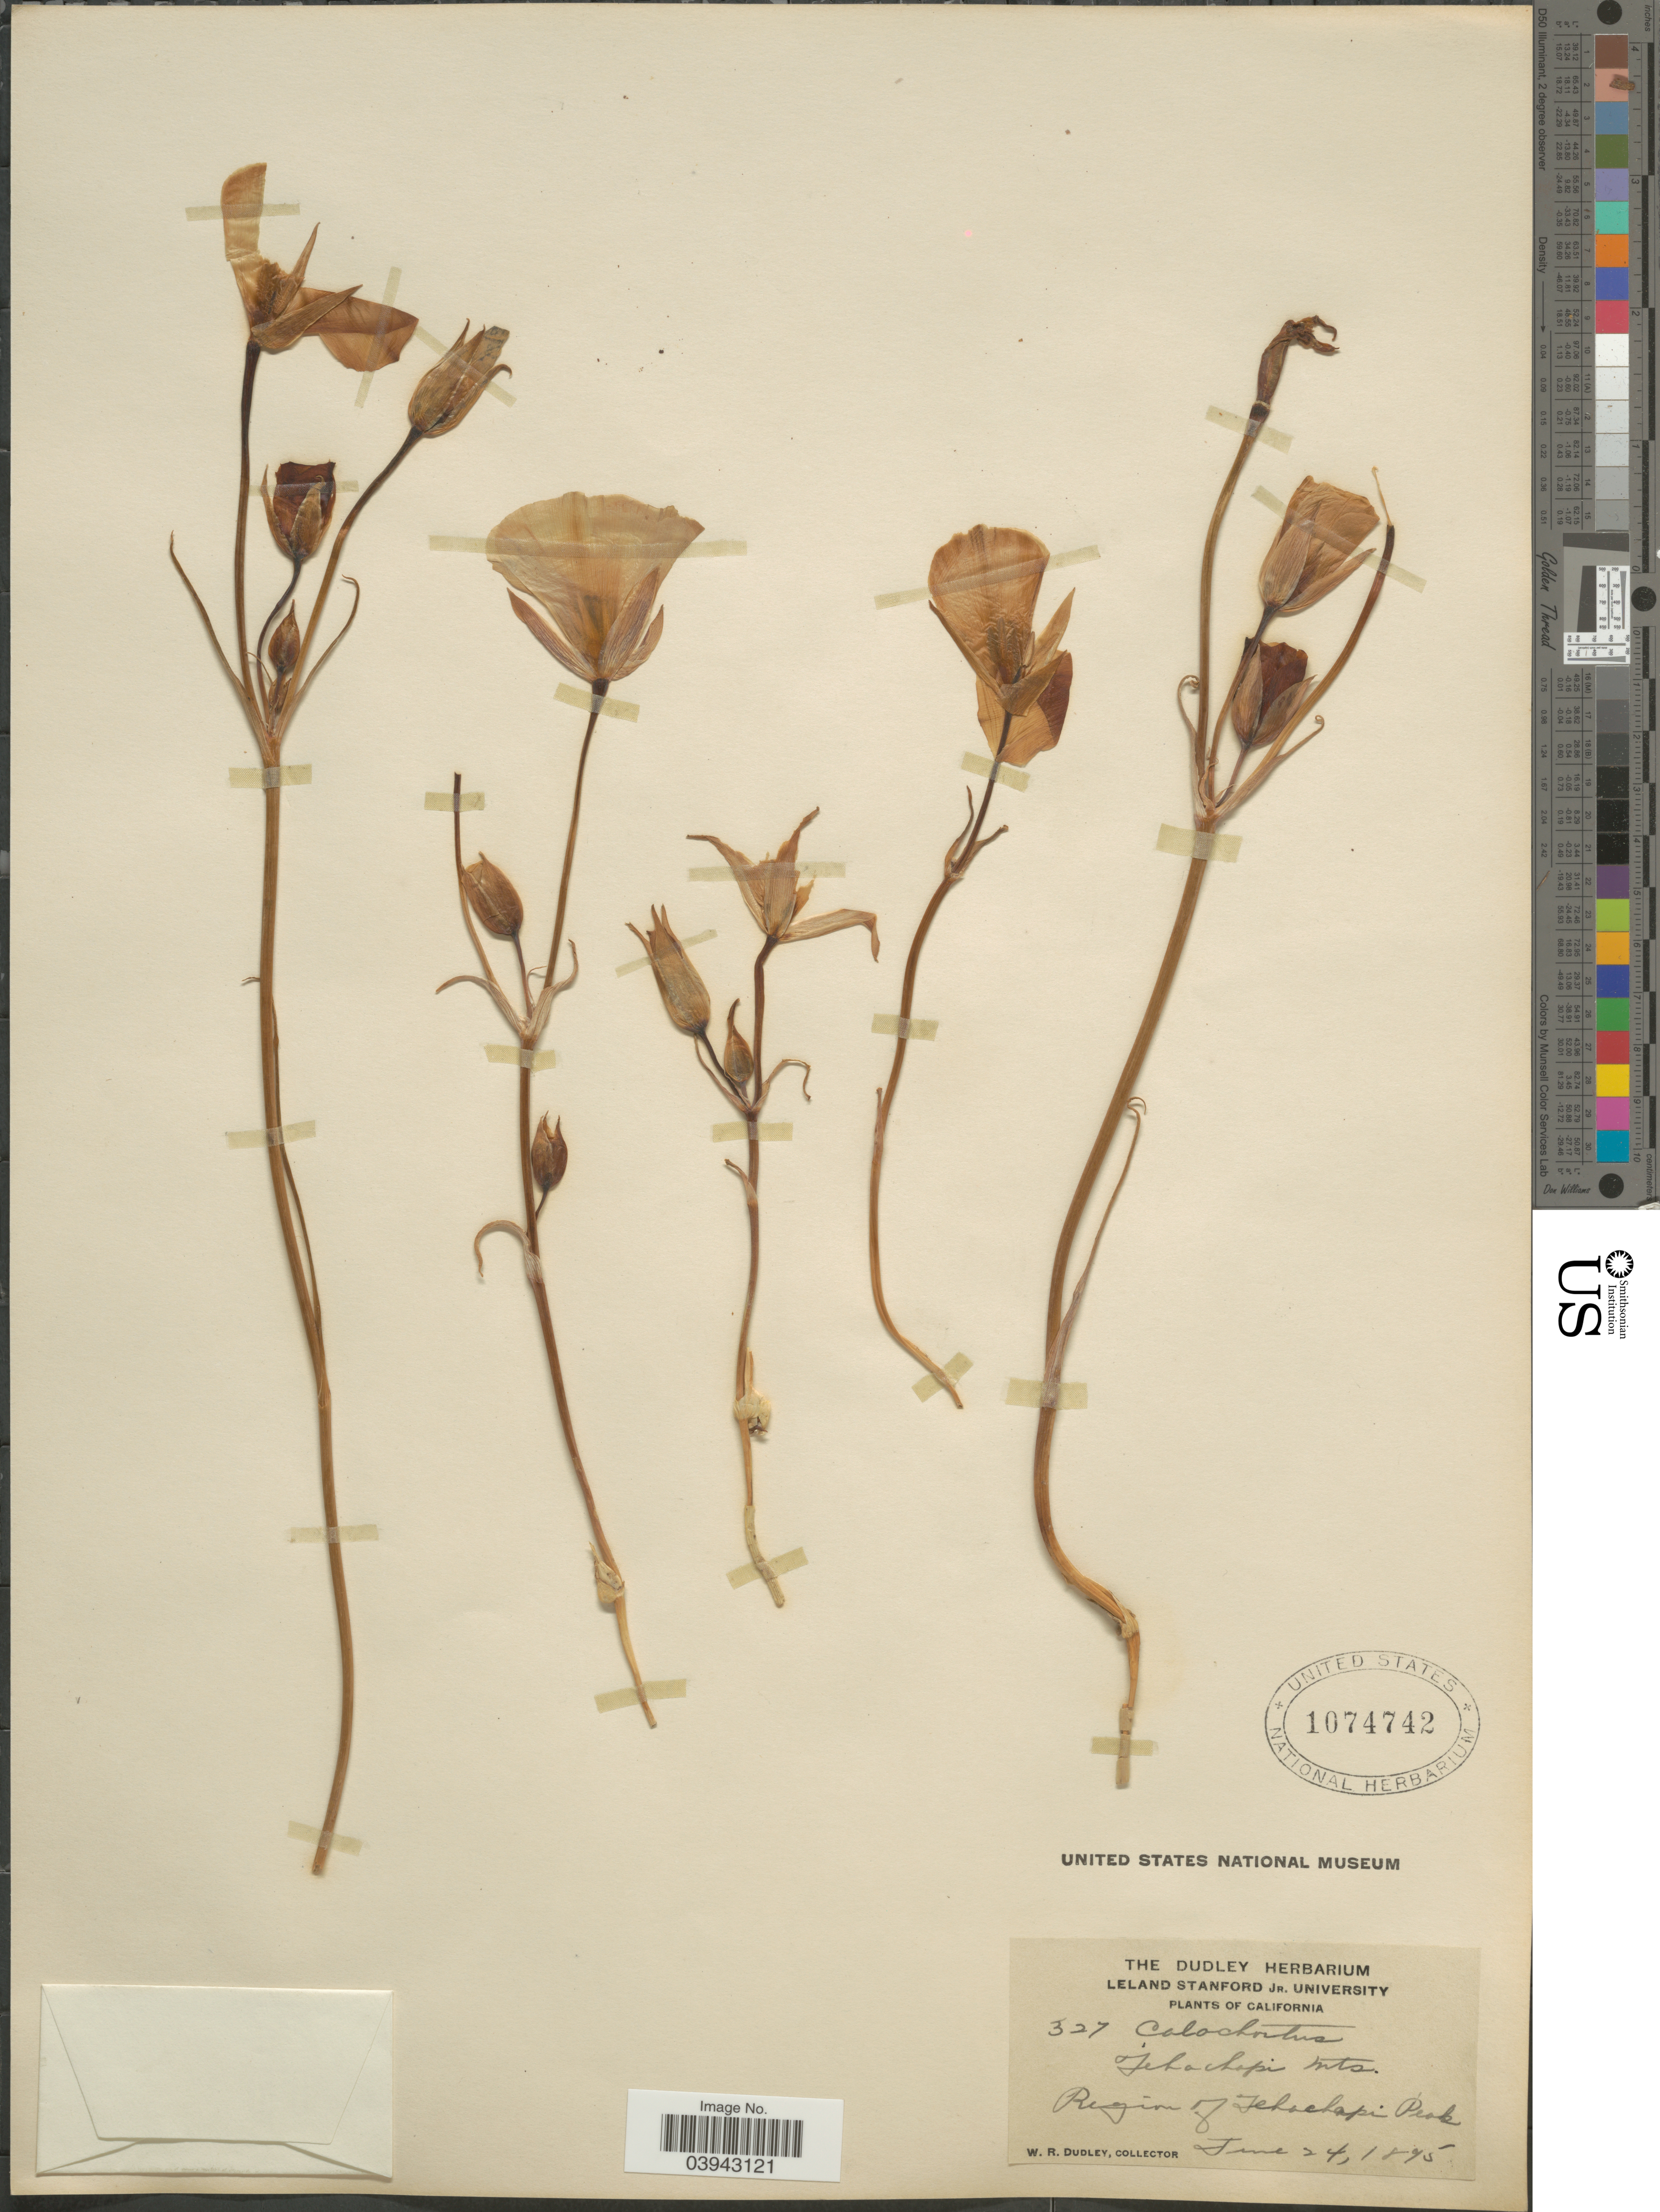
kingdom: Plantae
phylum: Tracheophyta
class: Liliopsida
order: Liliales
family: Liliaceae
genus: Calochortus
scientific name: Calochortus sp.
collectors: W. Dudley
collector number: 327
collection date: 1895-06-24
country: United States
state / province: California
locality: Tehachapi mts. Region of Tehachapi Peak.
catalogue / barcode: US 1074742